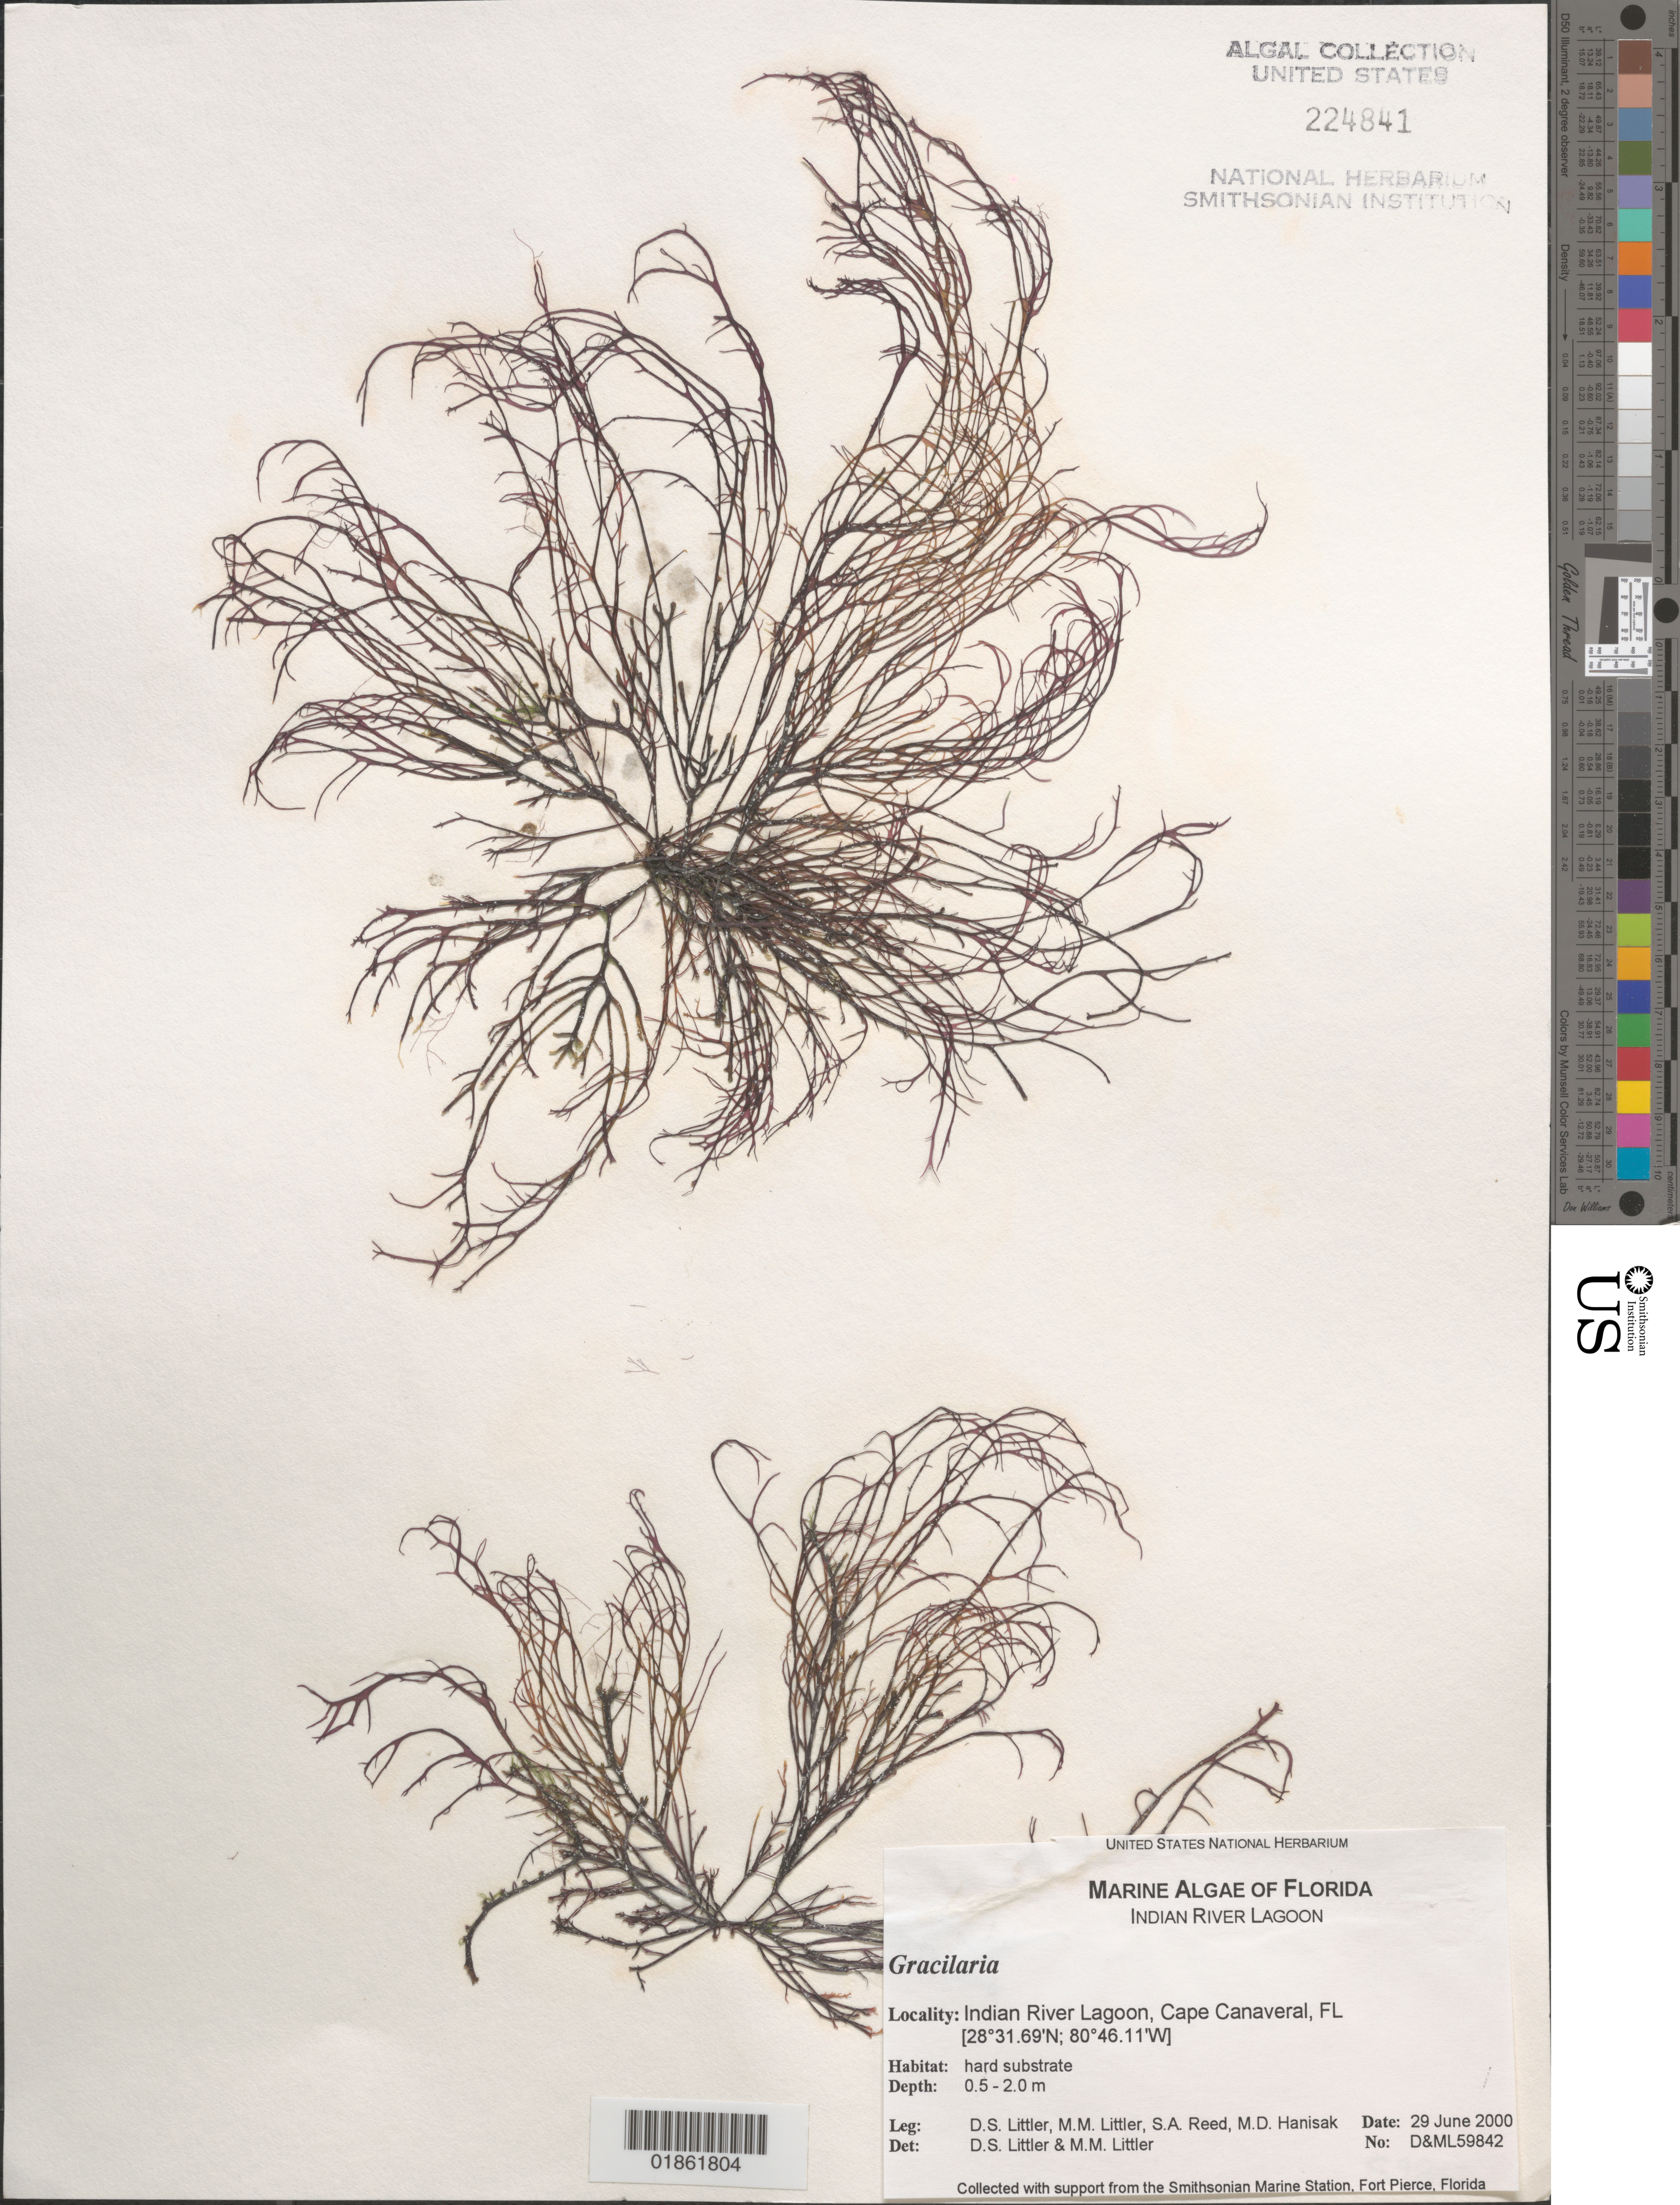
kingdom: Plantae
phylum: Rhodophyta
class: Florideophyceae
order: Gracilariales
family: Gracilariaceae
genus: Gracilaria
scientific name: Gracilaria sp.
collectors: D. S. Littler & M. M. Littler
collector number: D&ML 59842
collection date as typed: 29 Jun 2000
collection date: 2000-06-29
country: United States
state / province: Florida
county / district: Brevard County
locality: NASA Parkway Bridge, south of Titusville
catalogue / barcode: US 224841